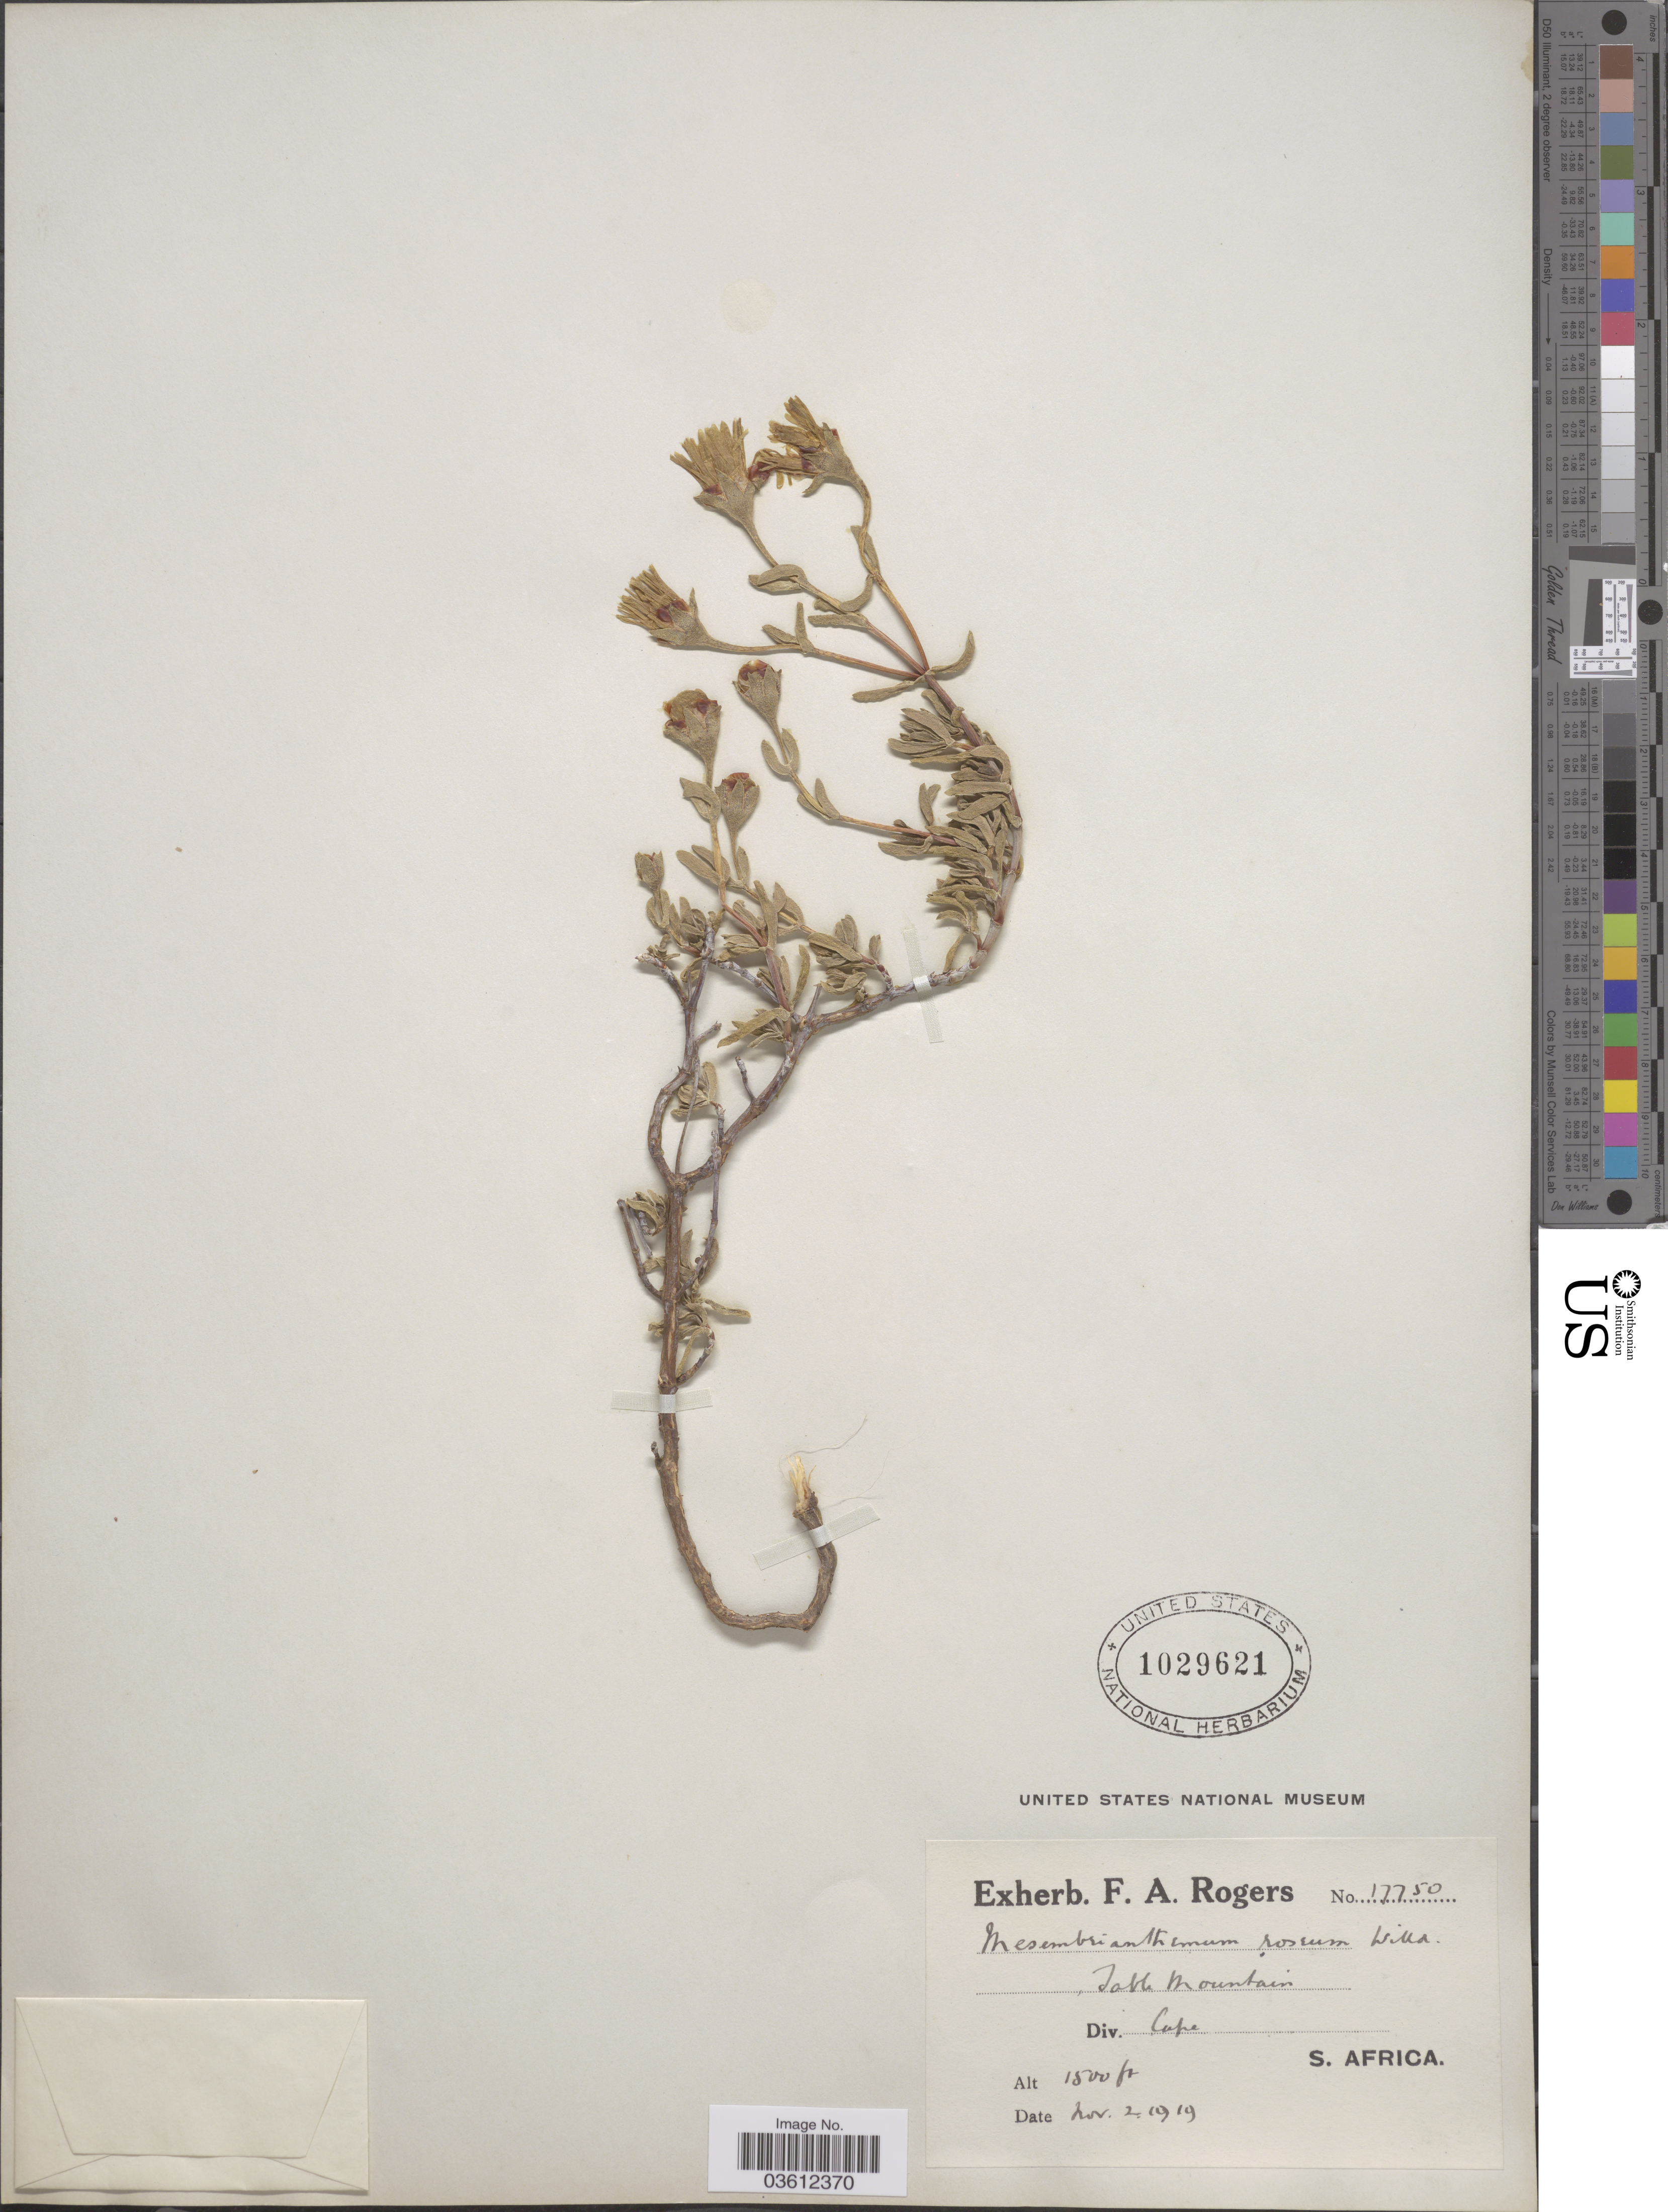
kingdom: Plantae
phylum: Tracheophyta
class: Magnoliopsida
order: Caryophyllales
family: Aizoaceae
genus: Mesembryanthemum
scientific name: Mesembryanthemum roseum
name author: Willd.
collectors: ex herb. F. A. Rogers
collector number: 17750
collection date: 1919-11-02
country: South Africa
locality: Table Mountain. Div. Cape. S. Africa.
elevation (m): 457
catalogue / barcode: US 1029621